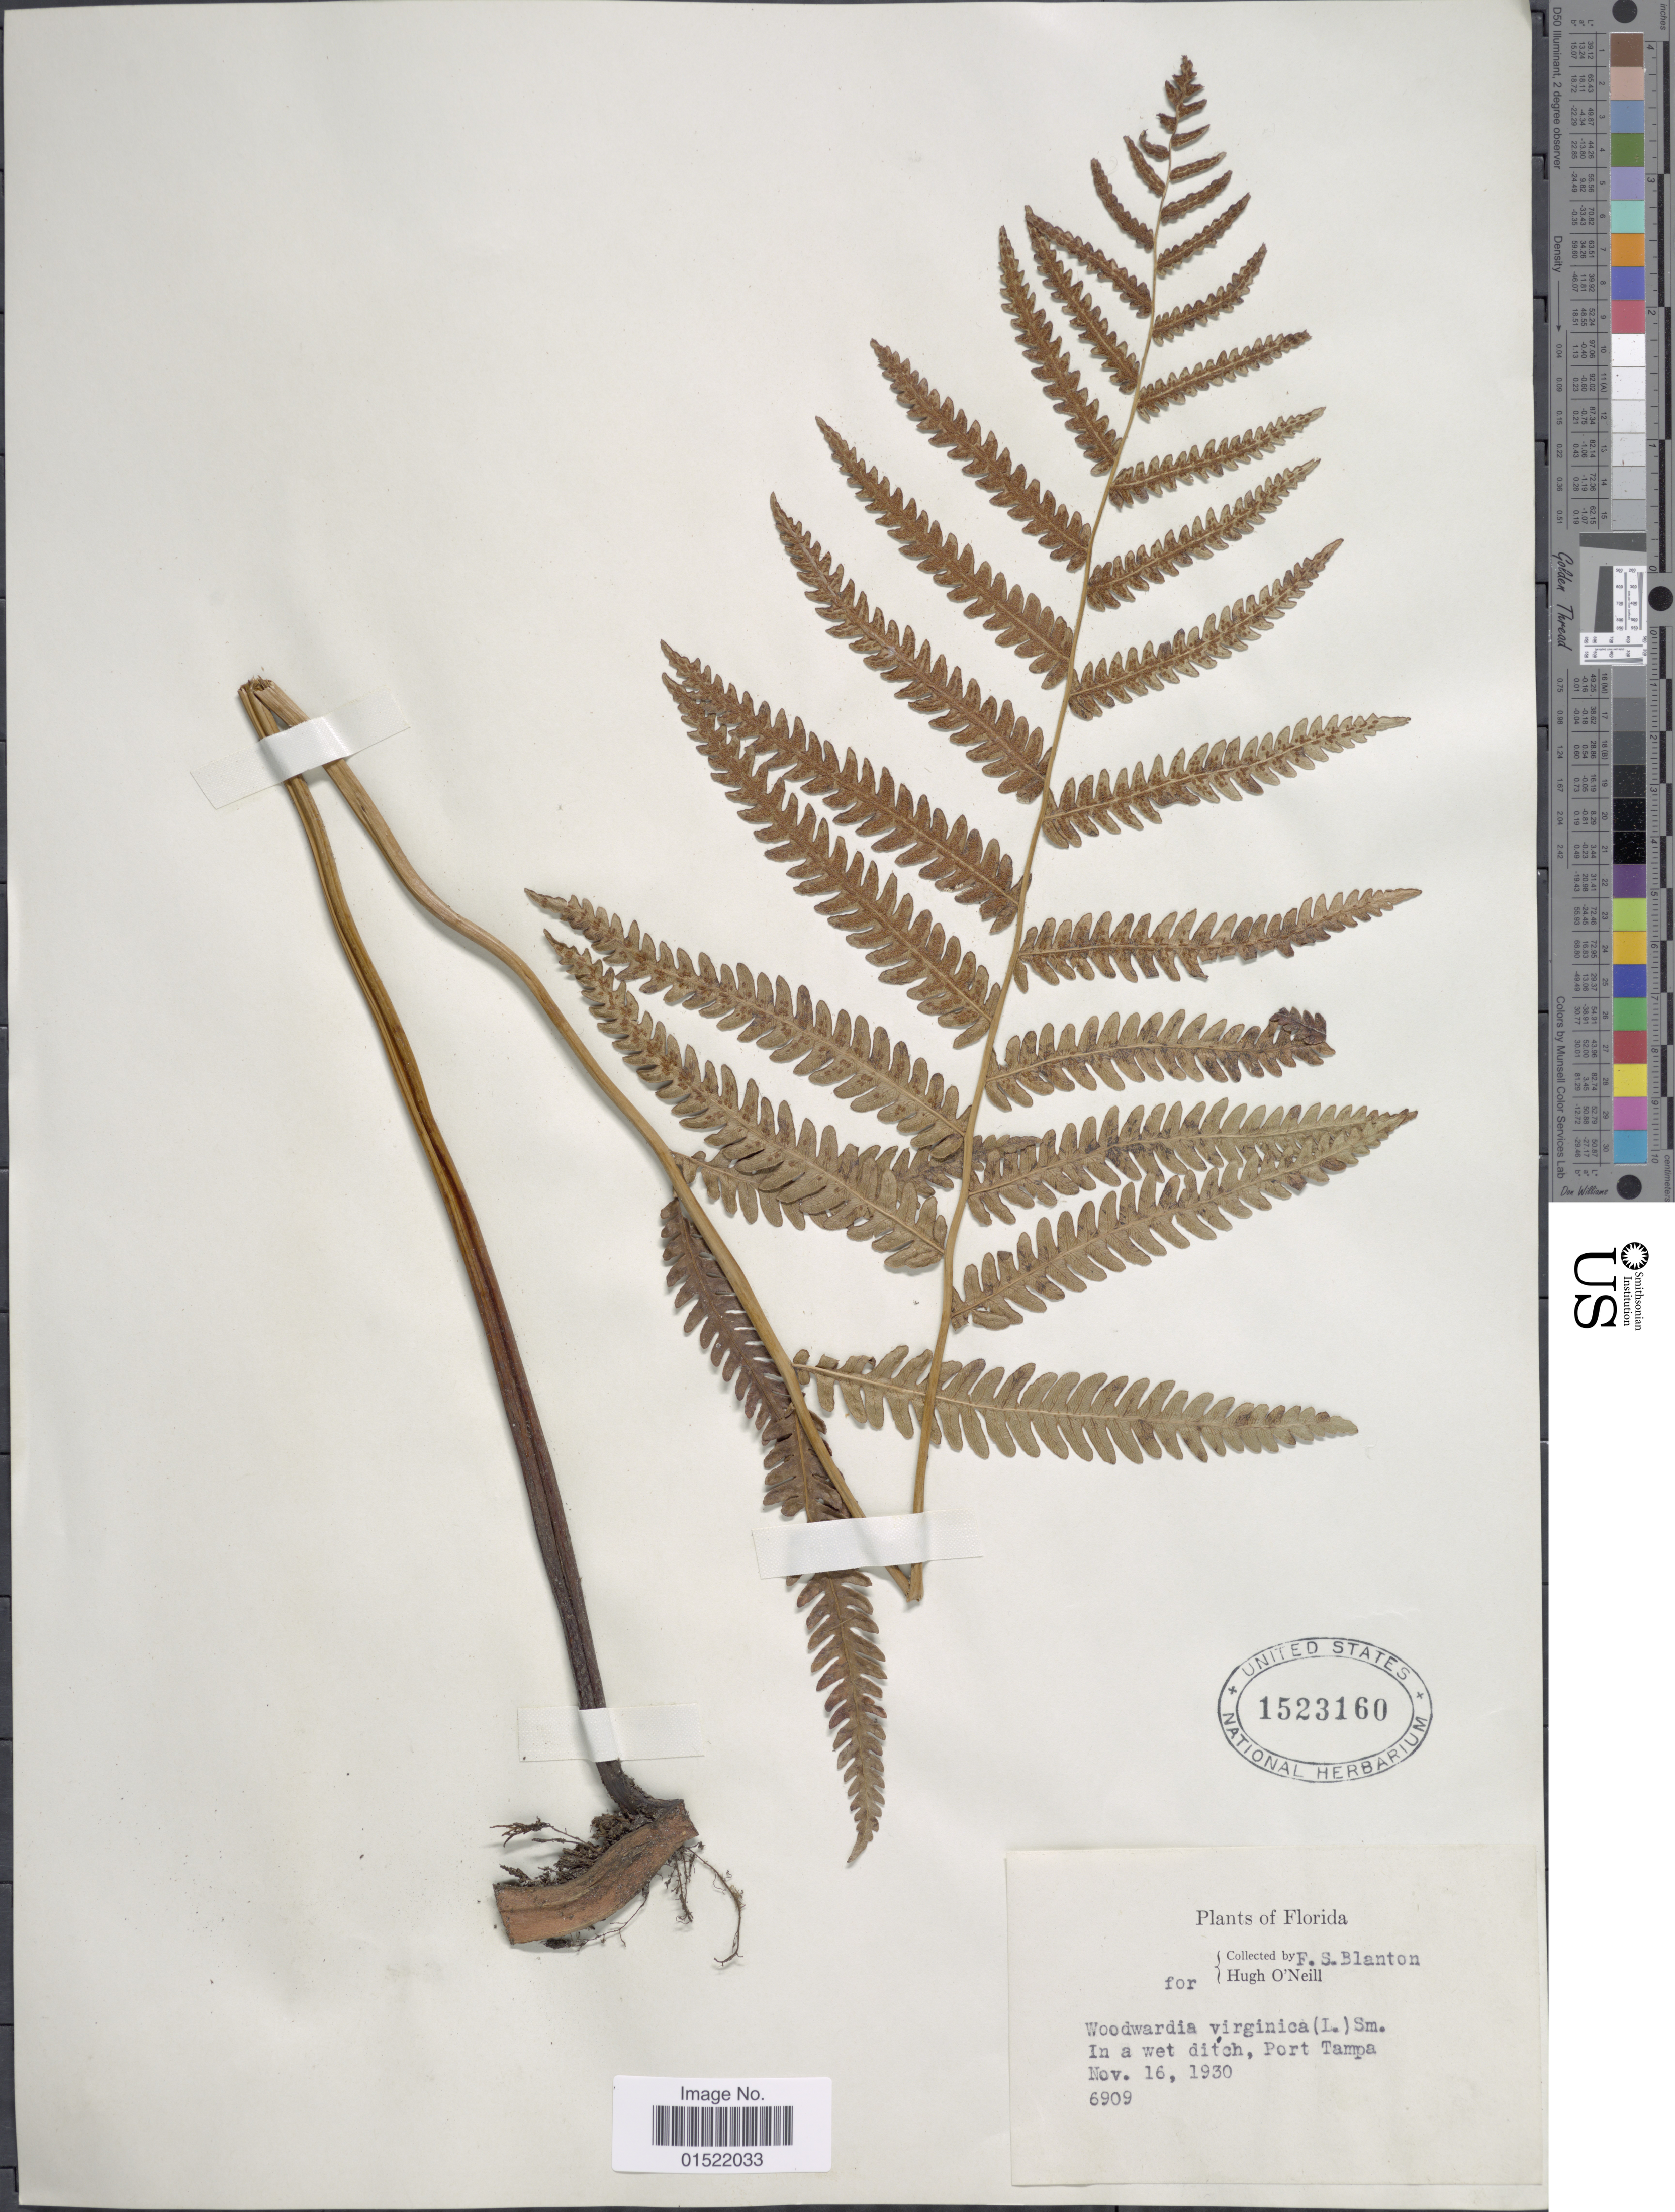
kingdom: Plantae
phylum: Tracheophyta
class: Polypodiopsida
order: Polypodiales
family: Blechnaceae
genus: Woodwardia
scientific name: Woodwardia virginica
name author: (L.) R.M. Sm.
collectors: F. S. Blanton & H. O'neil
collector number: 6909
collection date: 1930-11-16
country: United States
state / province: Florida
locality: In a wet ditch, Port Tampa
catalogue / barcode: US 1523160